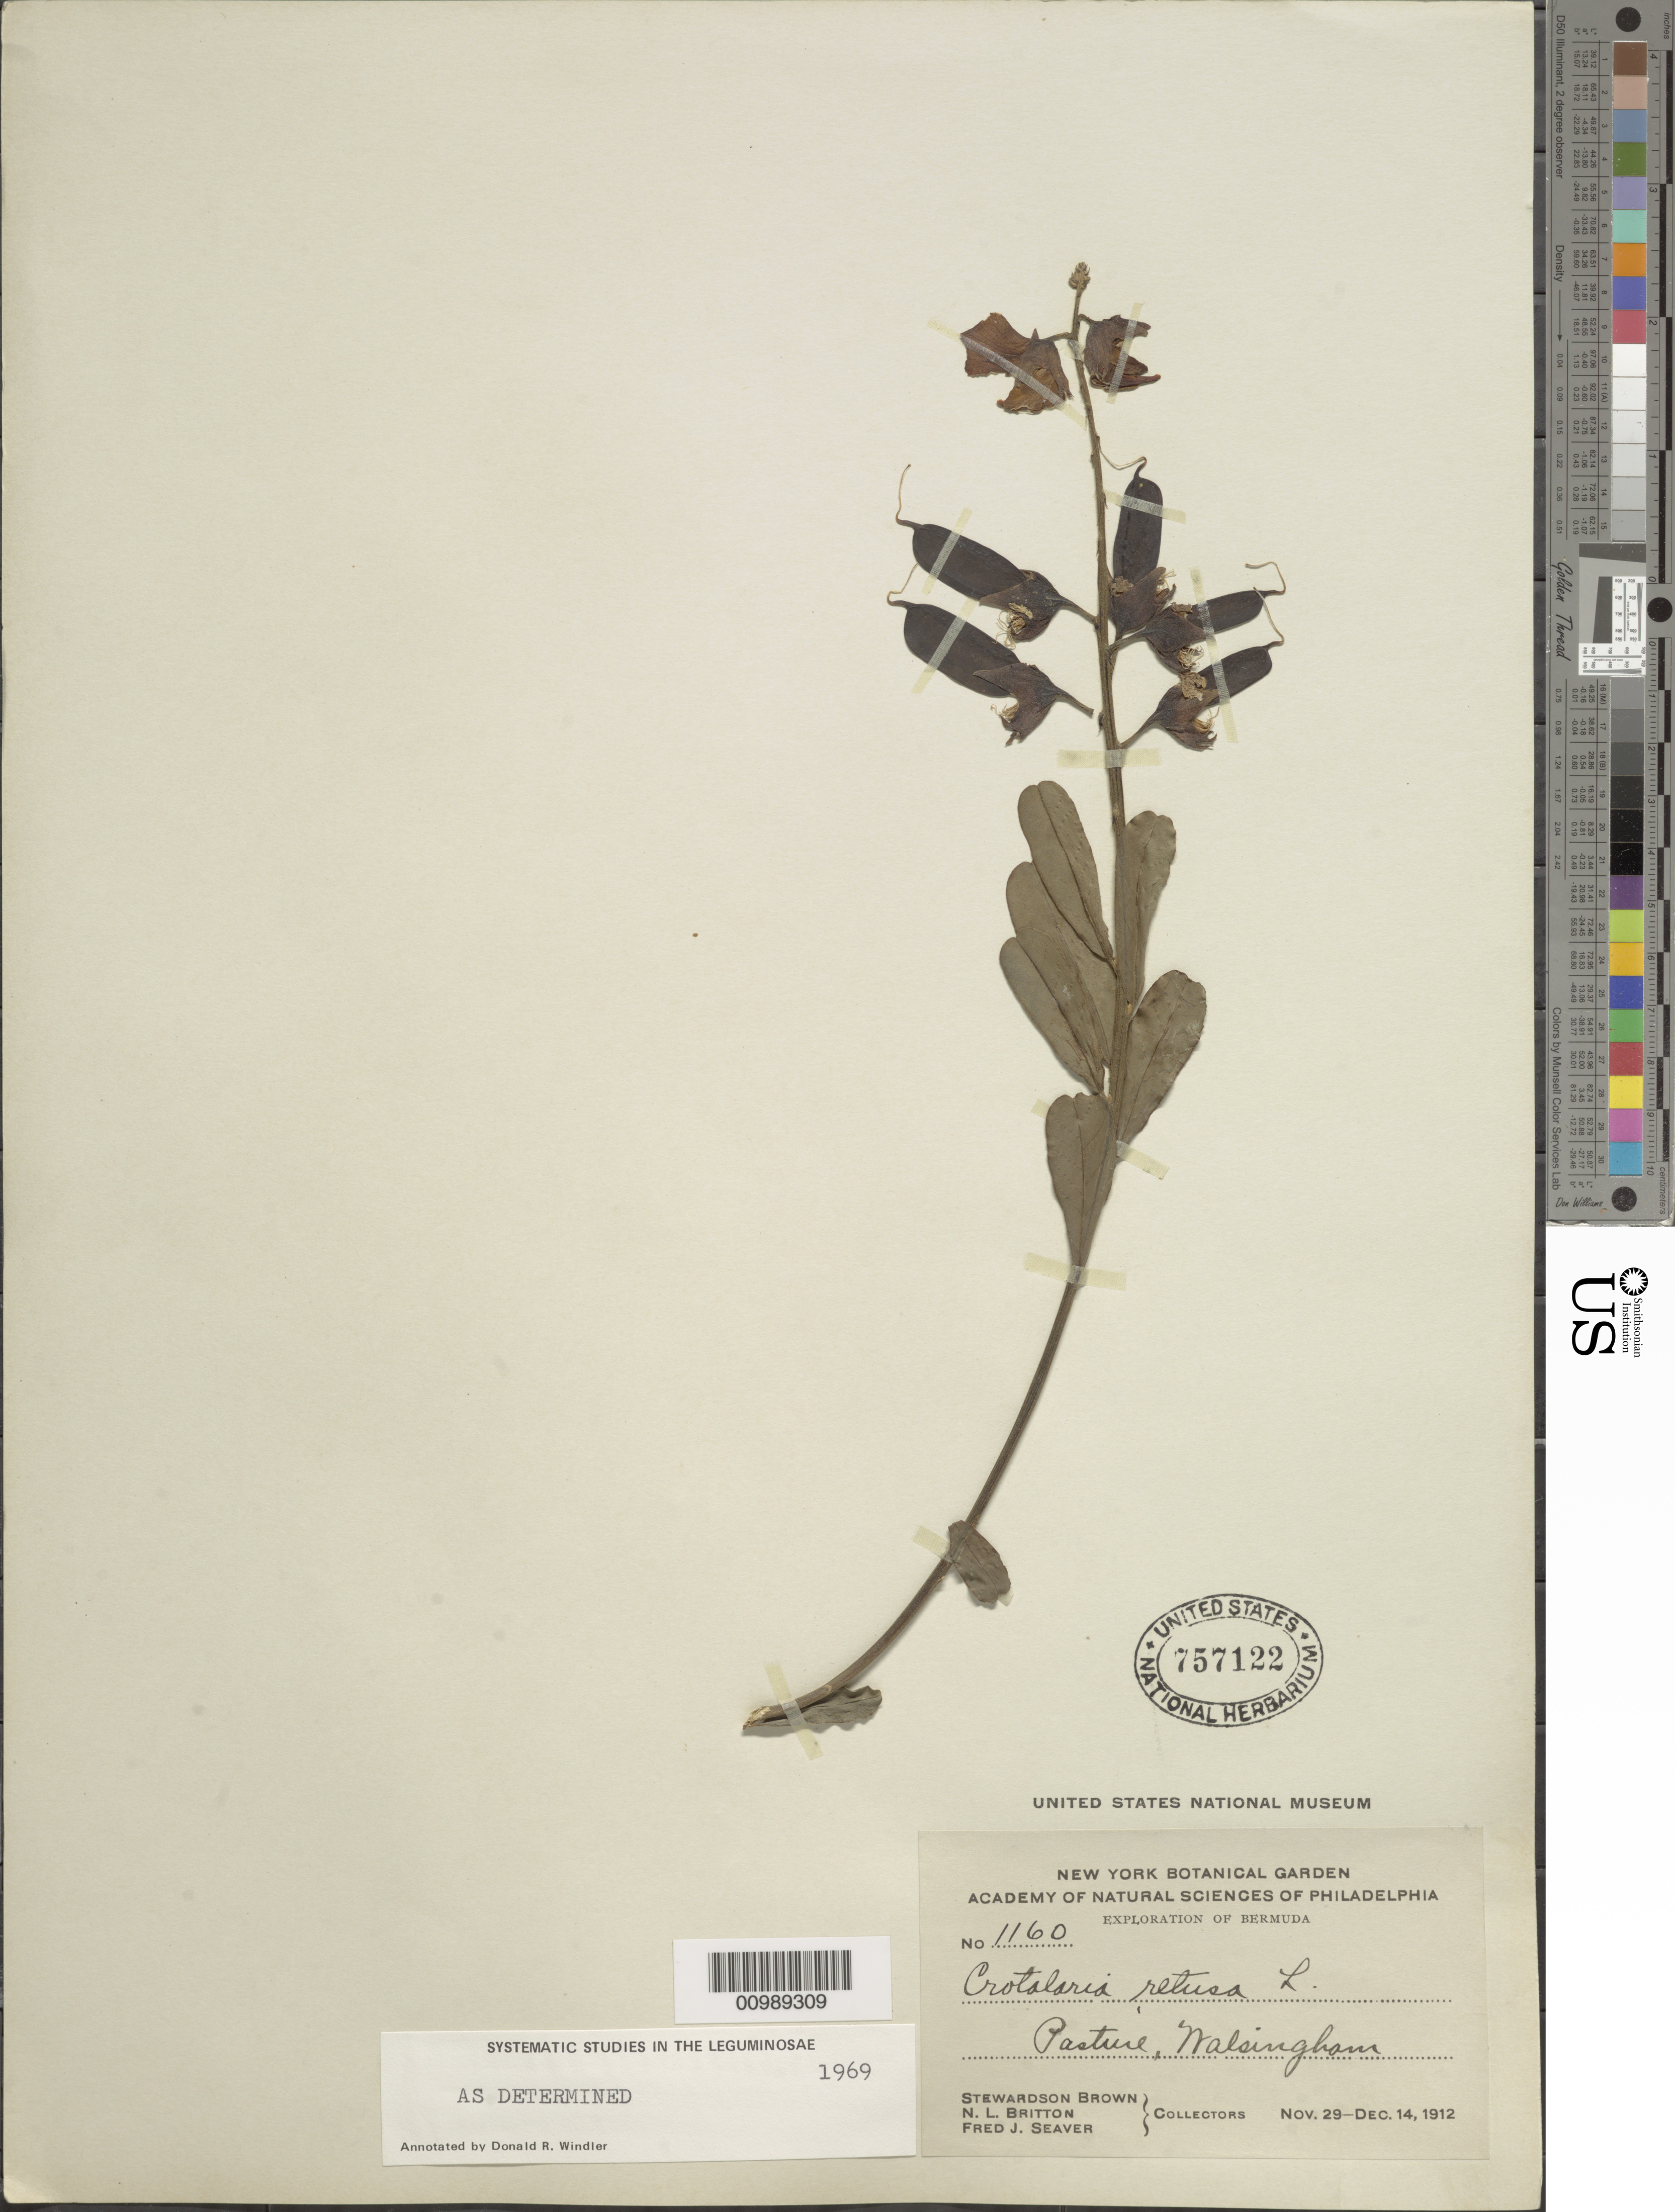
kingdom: Plantae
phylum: Tracheophyta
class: Magnoliopsida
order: Fabales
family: Fabaceae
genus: Crotalaria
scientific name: Crotalaria retusa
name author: L.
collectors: S. Brown, N. Britton & F. Seaver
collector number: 1160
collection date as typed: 29 Nov 1912 to 14 Dec 1912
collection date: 1912-11-29/1912-12-14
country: Bermuda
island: Bermuda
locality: Walsingham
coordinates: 0 N, 0 E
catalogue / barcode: US 757122